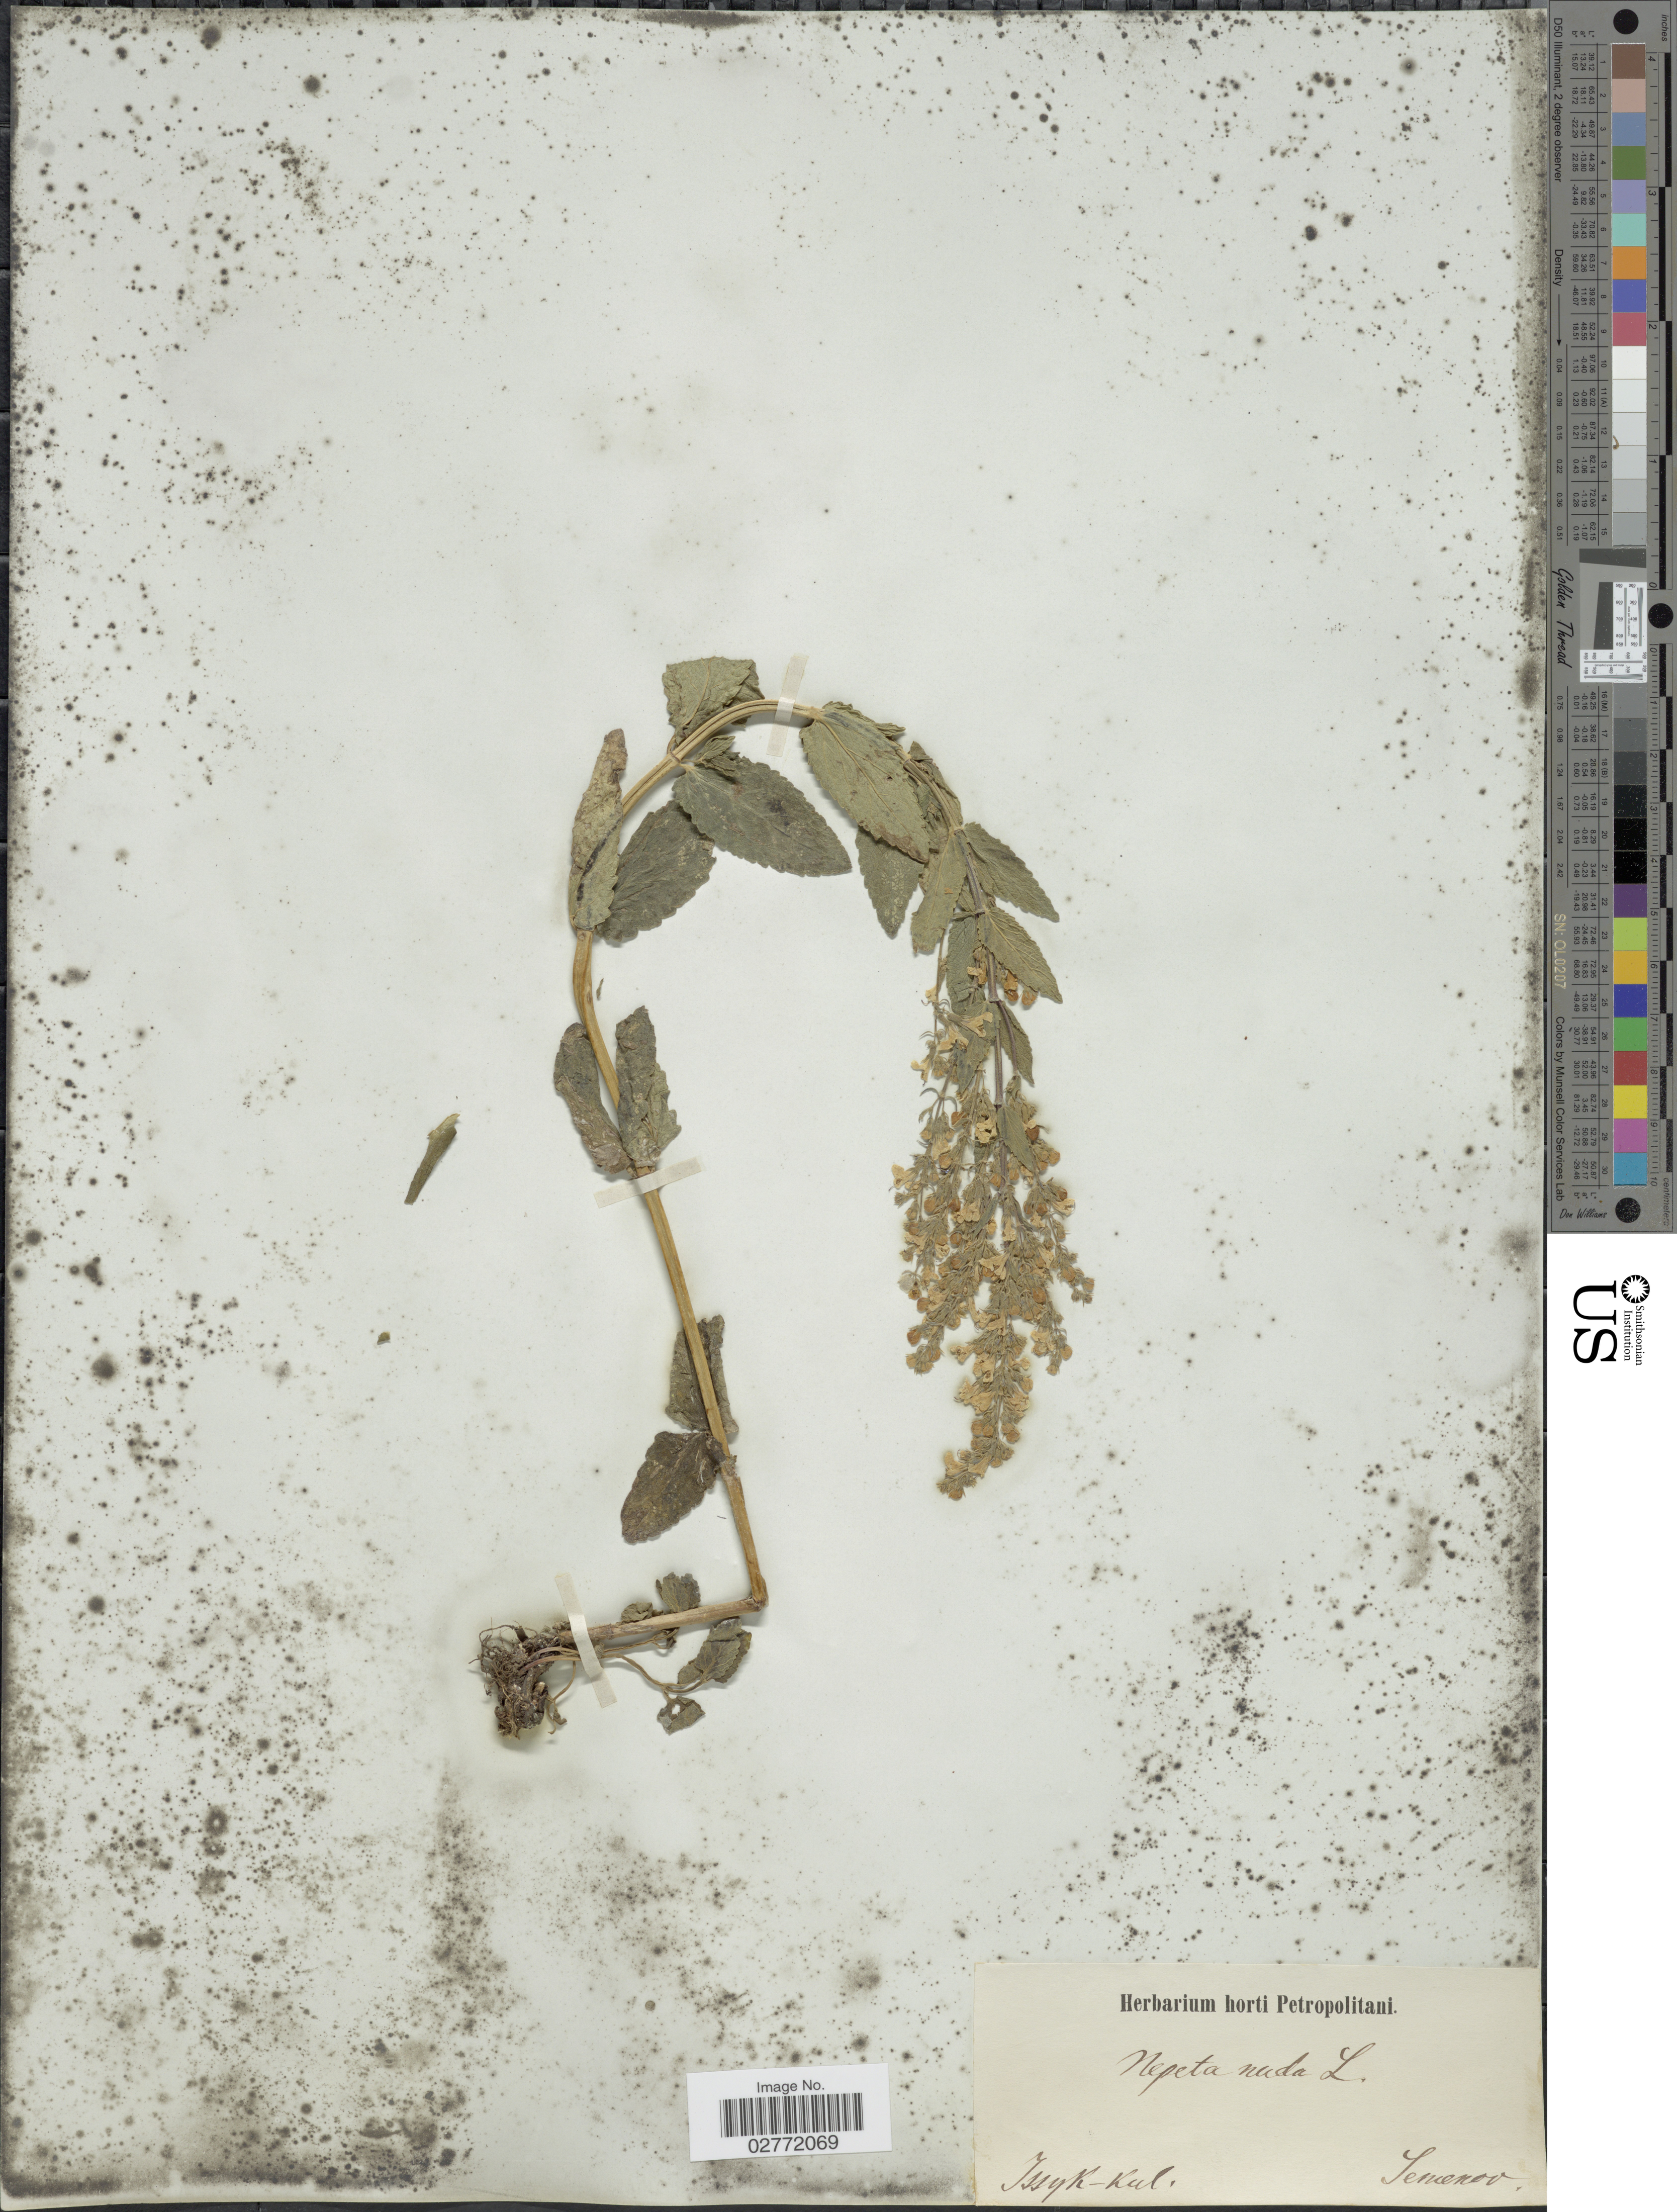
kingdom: Plantae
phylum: Tracheophyta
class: Magnoliopsida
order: Lamiales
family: Lamiaceae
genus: Nepeta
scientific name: Nepeta nuda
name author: L.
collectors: -- Semenov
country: Kyrgyzstan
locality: Issyk-Kul.